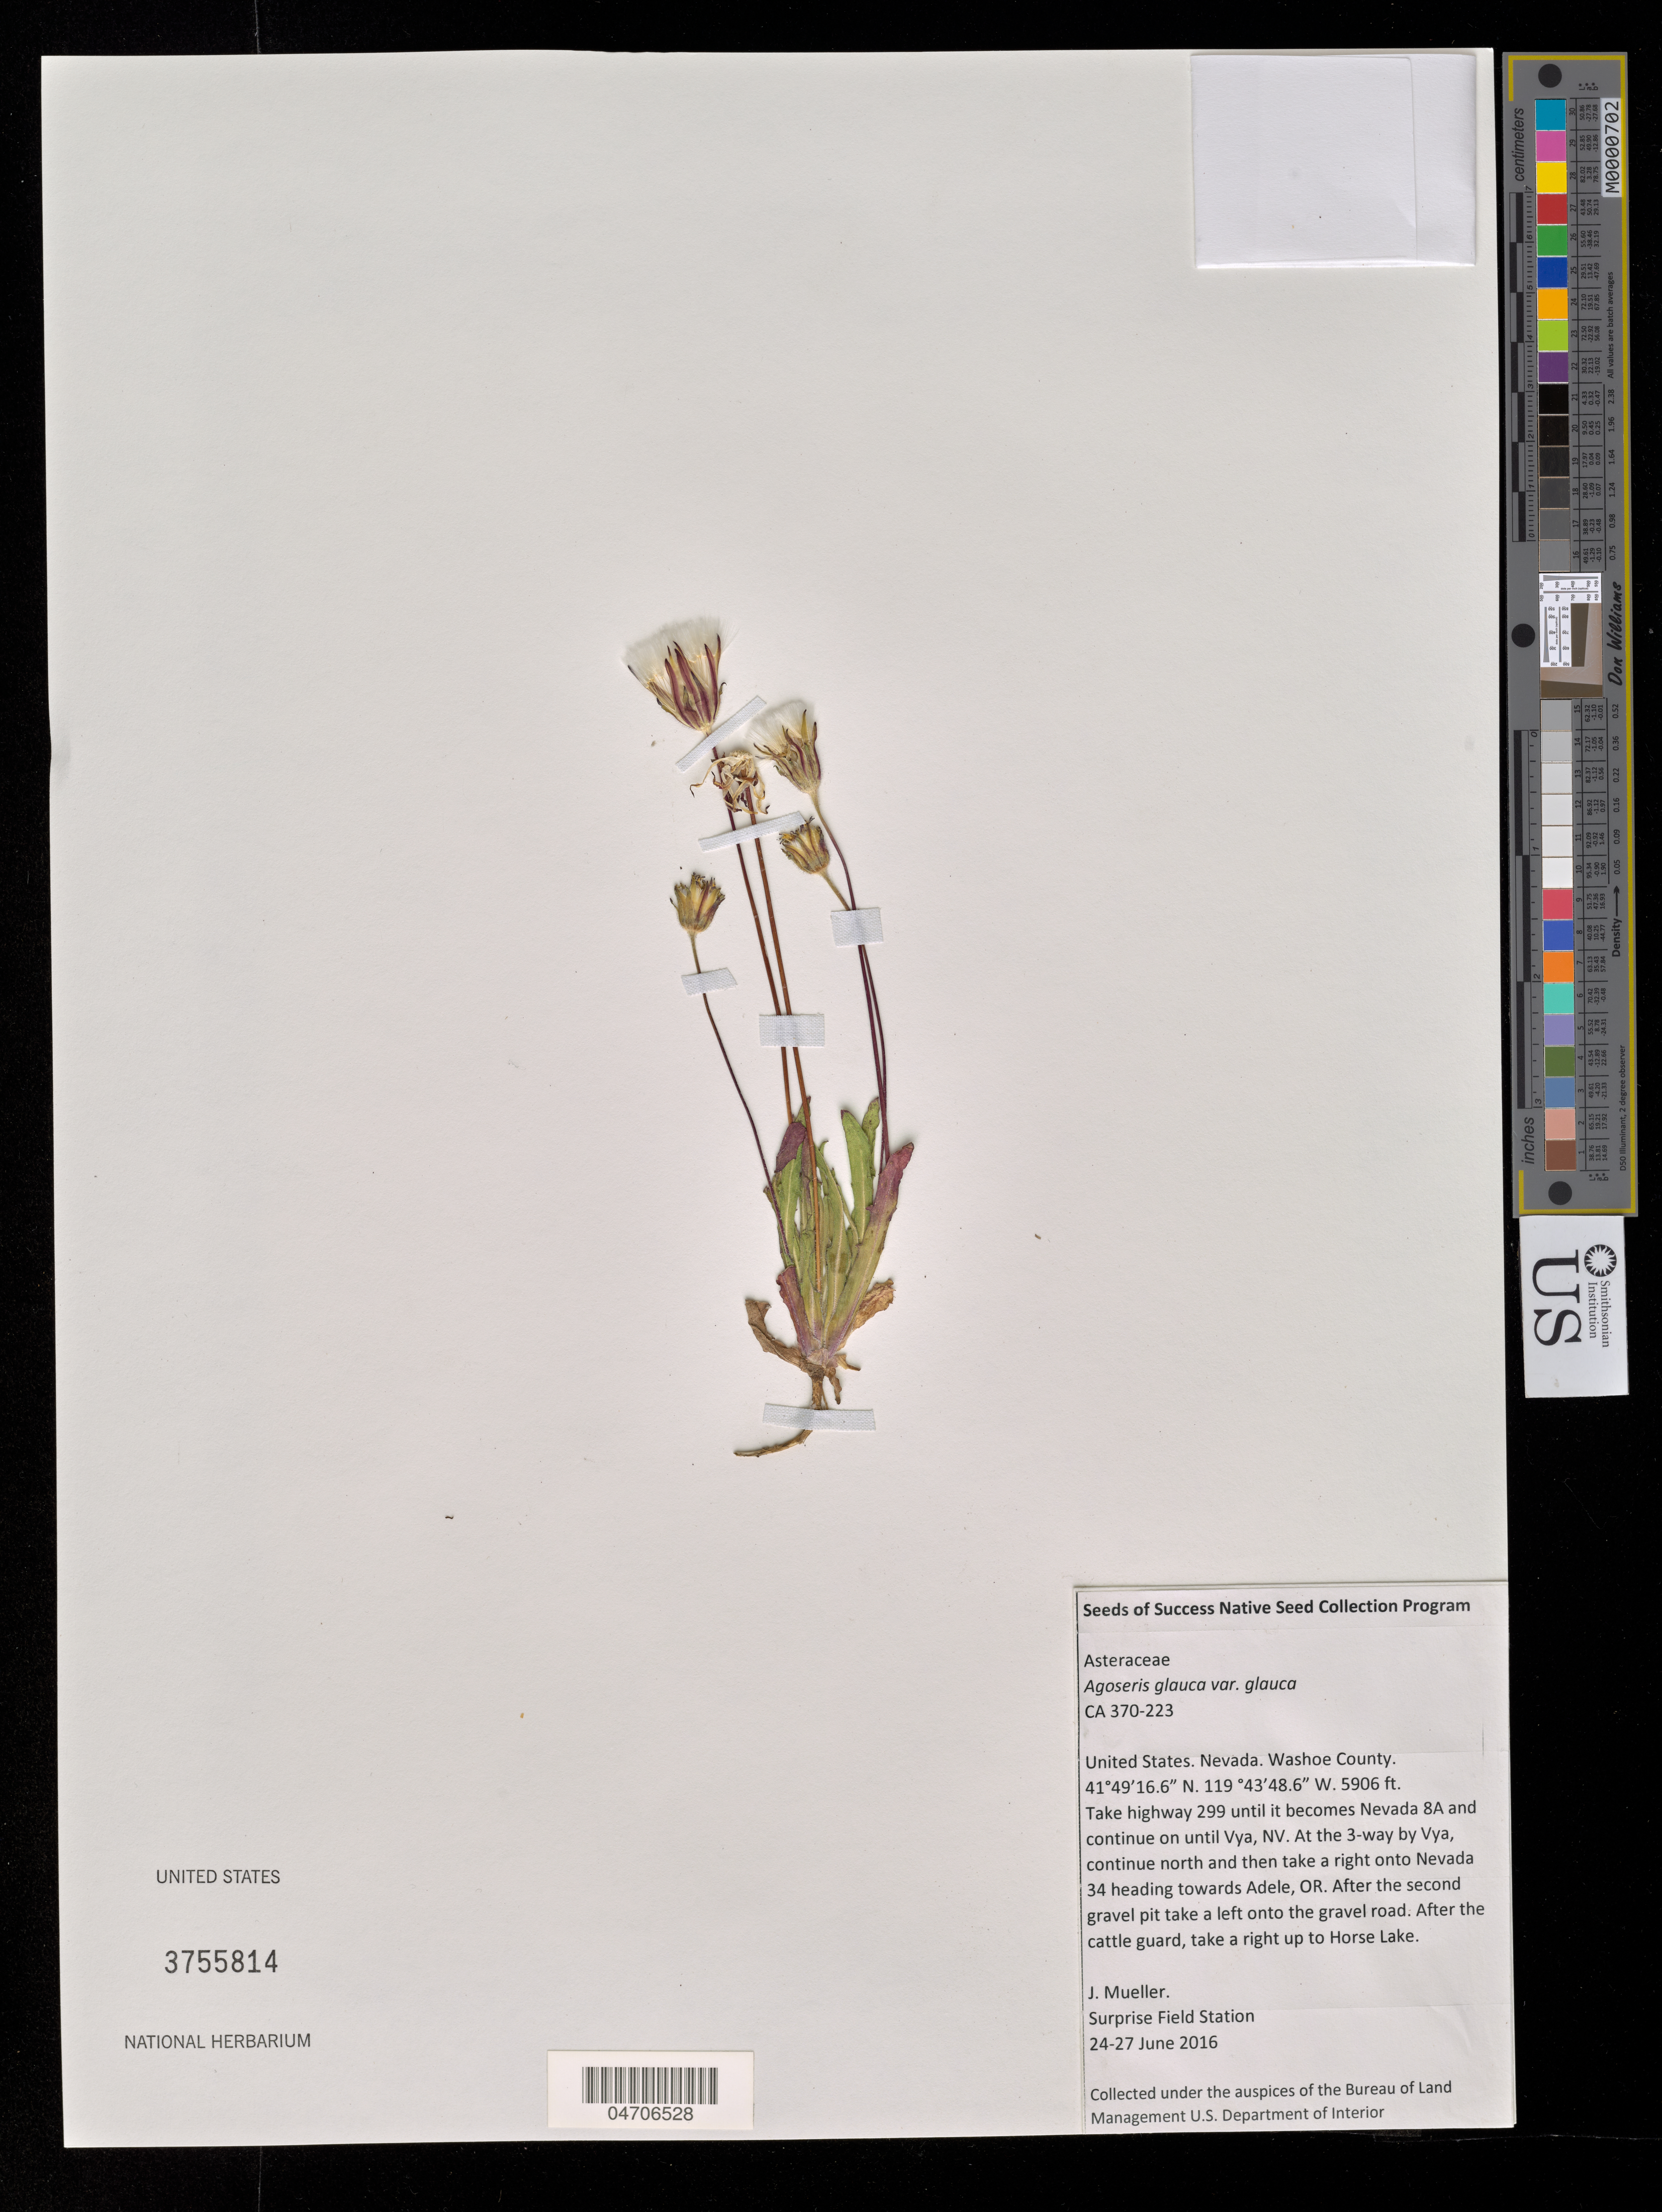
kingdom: Plantae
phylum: Tracheophyta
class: Magnoliopsida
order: Asterales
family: Asteraceae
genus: Agoseris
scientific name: Agoseris glauca var. glauca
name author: (Pursh) Raf.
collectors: J. Mueller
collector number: CA370-223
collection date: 2016-06-24/2016-06-27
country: United States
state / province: Nevada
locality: Washoe County. Take highway 299 until it becomes Nevada 8A and continue on until Vya, NV. At the 3-way by Vya, continue north and then take a right onto Nevada 34 heading towards Adele, OR. After the second gravel pit take a left onto the gravel road. After the cattle guard, take a right up to Horse Lake.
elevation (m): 1800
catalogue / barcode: US 3755814